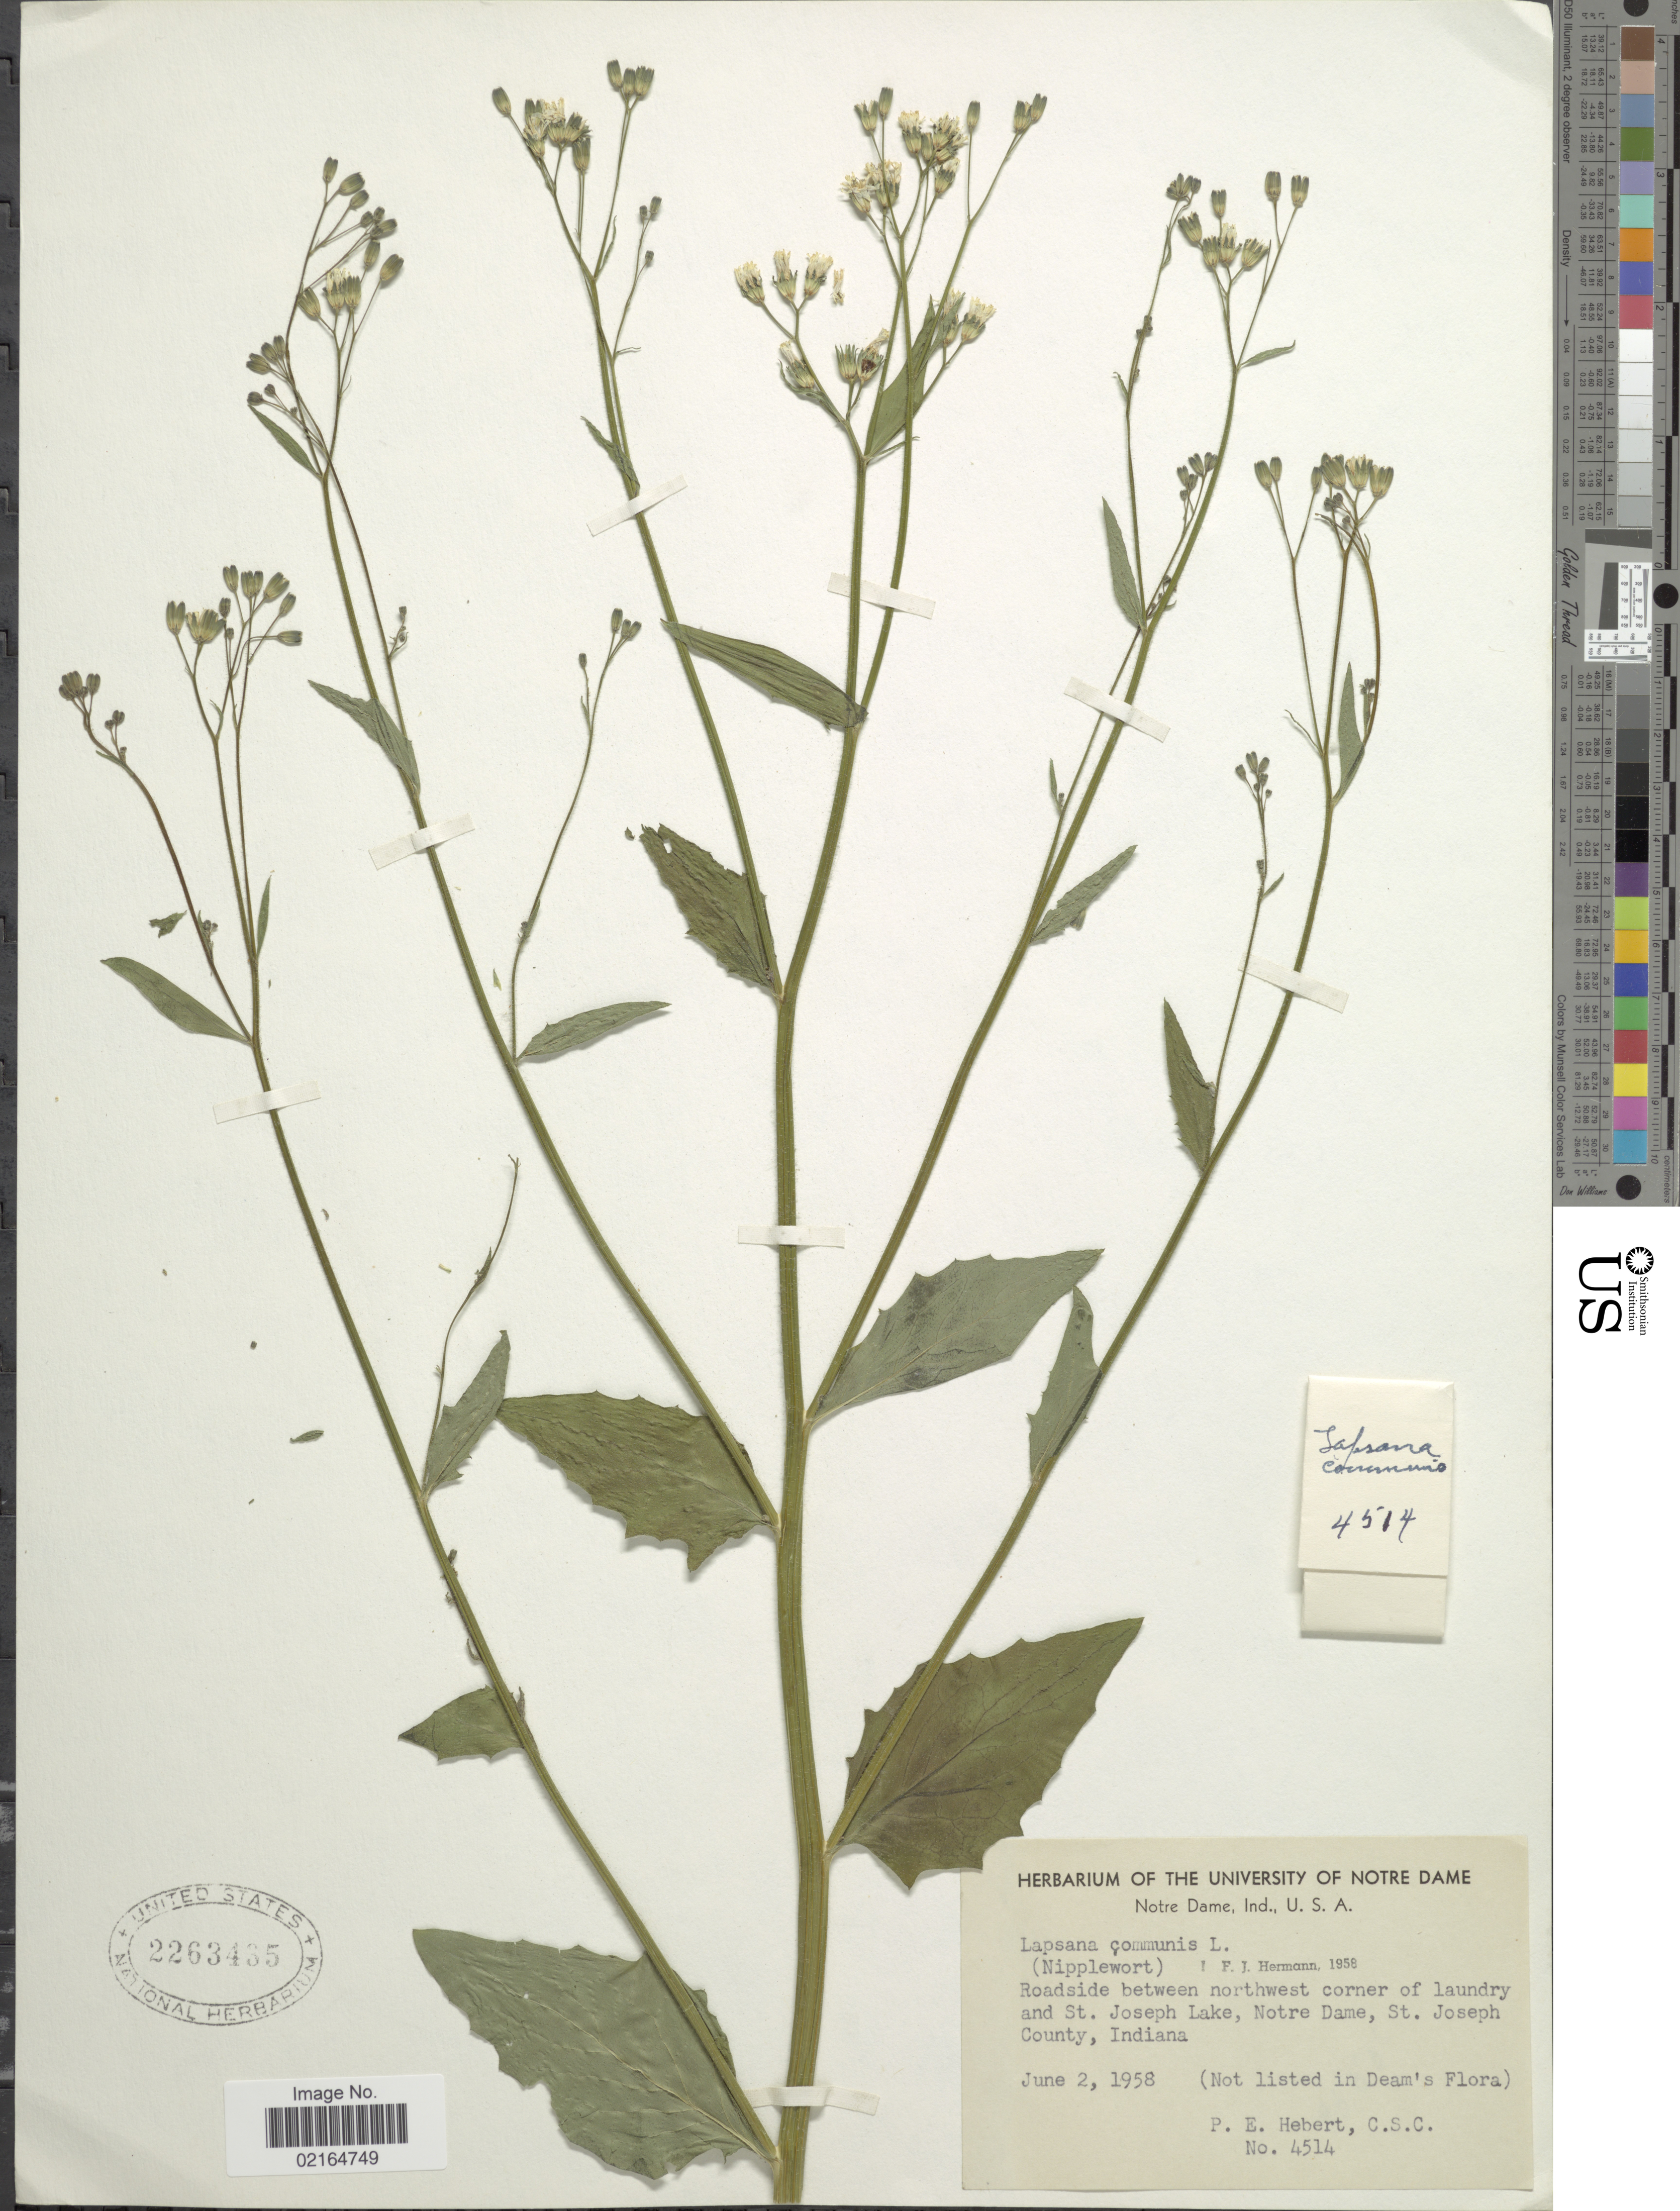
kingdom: Plantae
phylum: Tracheophyta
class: Magnoliopsida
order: Asterales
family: Asteraceae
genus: Lapsana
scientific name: Lapsana communis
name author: L.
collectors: P. Hebert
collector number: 4514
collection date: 1958-06-02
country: United States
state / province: Indiana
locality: Roadside between northwest corner of laundry and St. Joseph Lake, Notre Dame, St. Joseph County.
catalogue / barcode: US 2263435